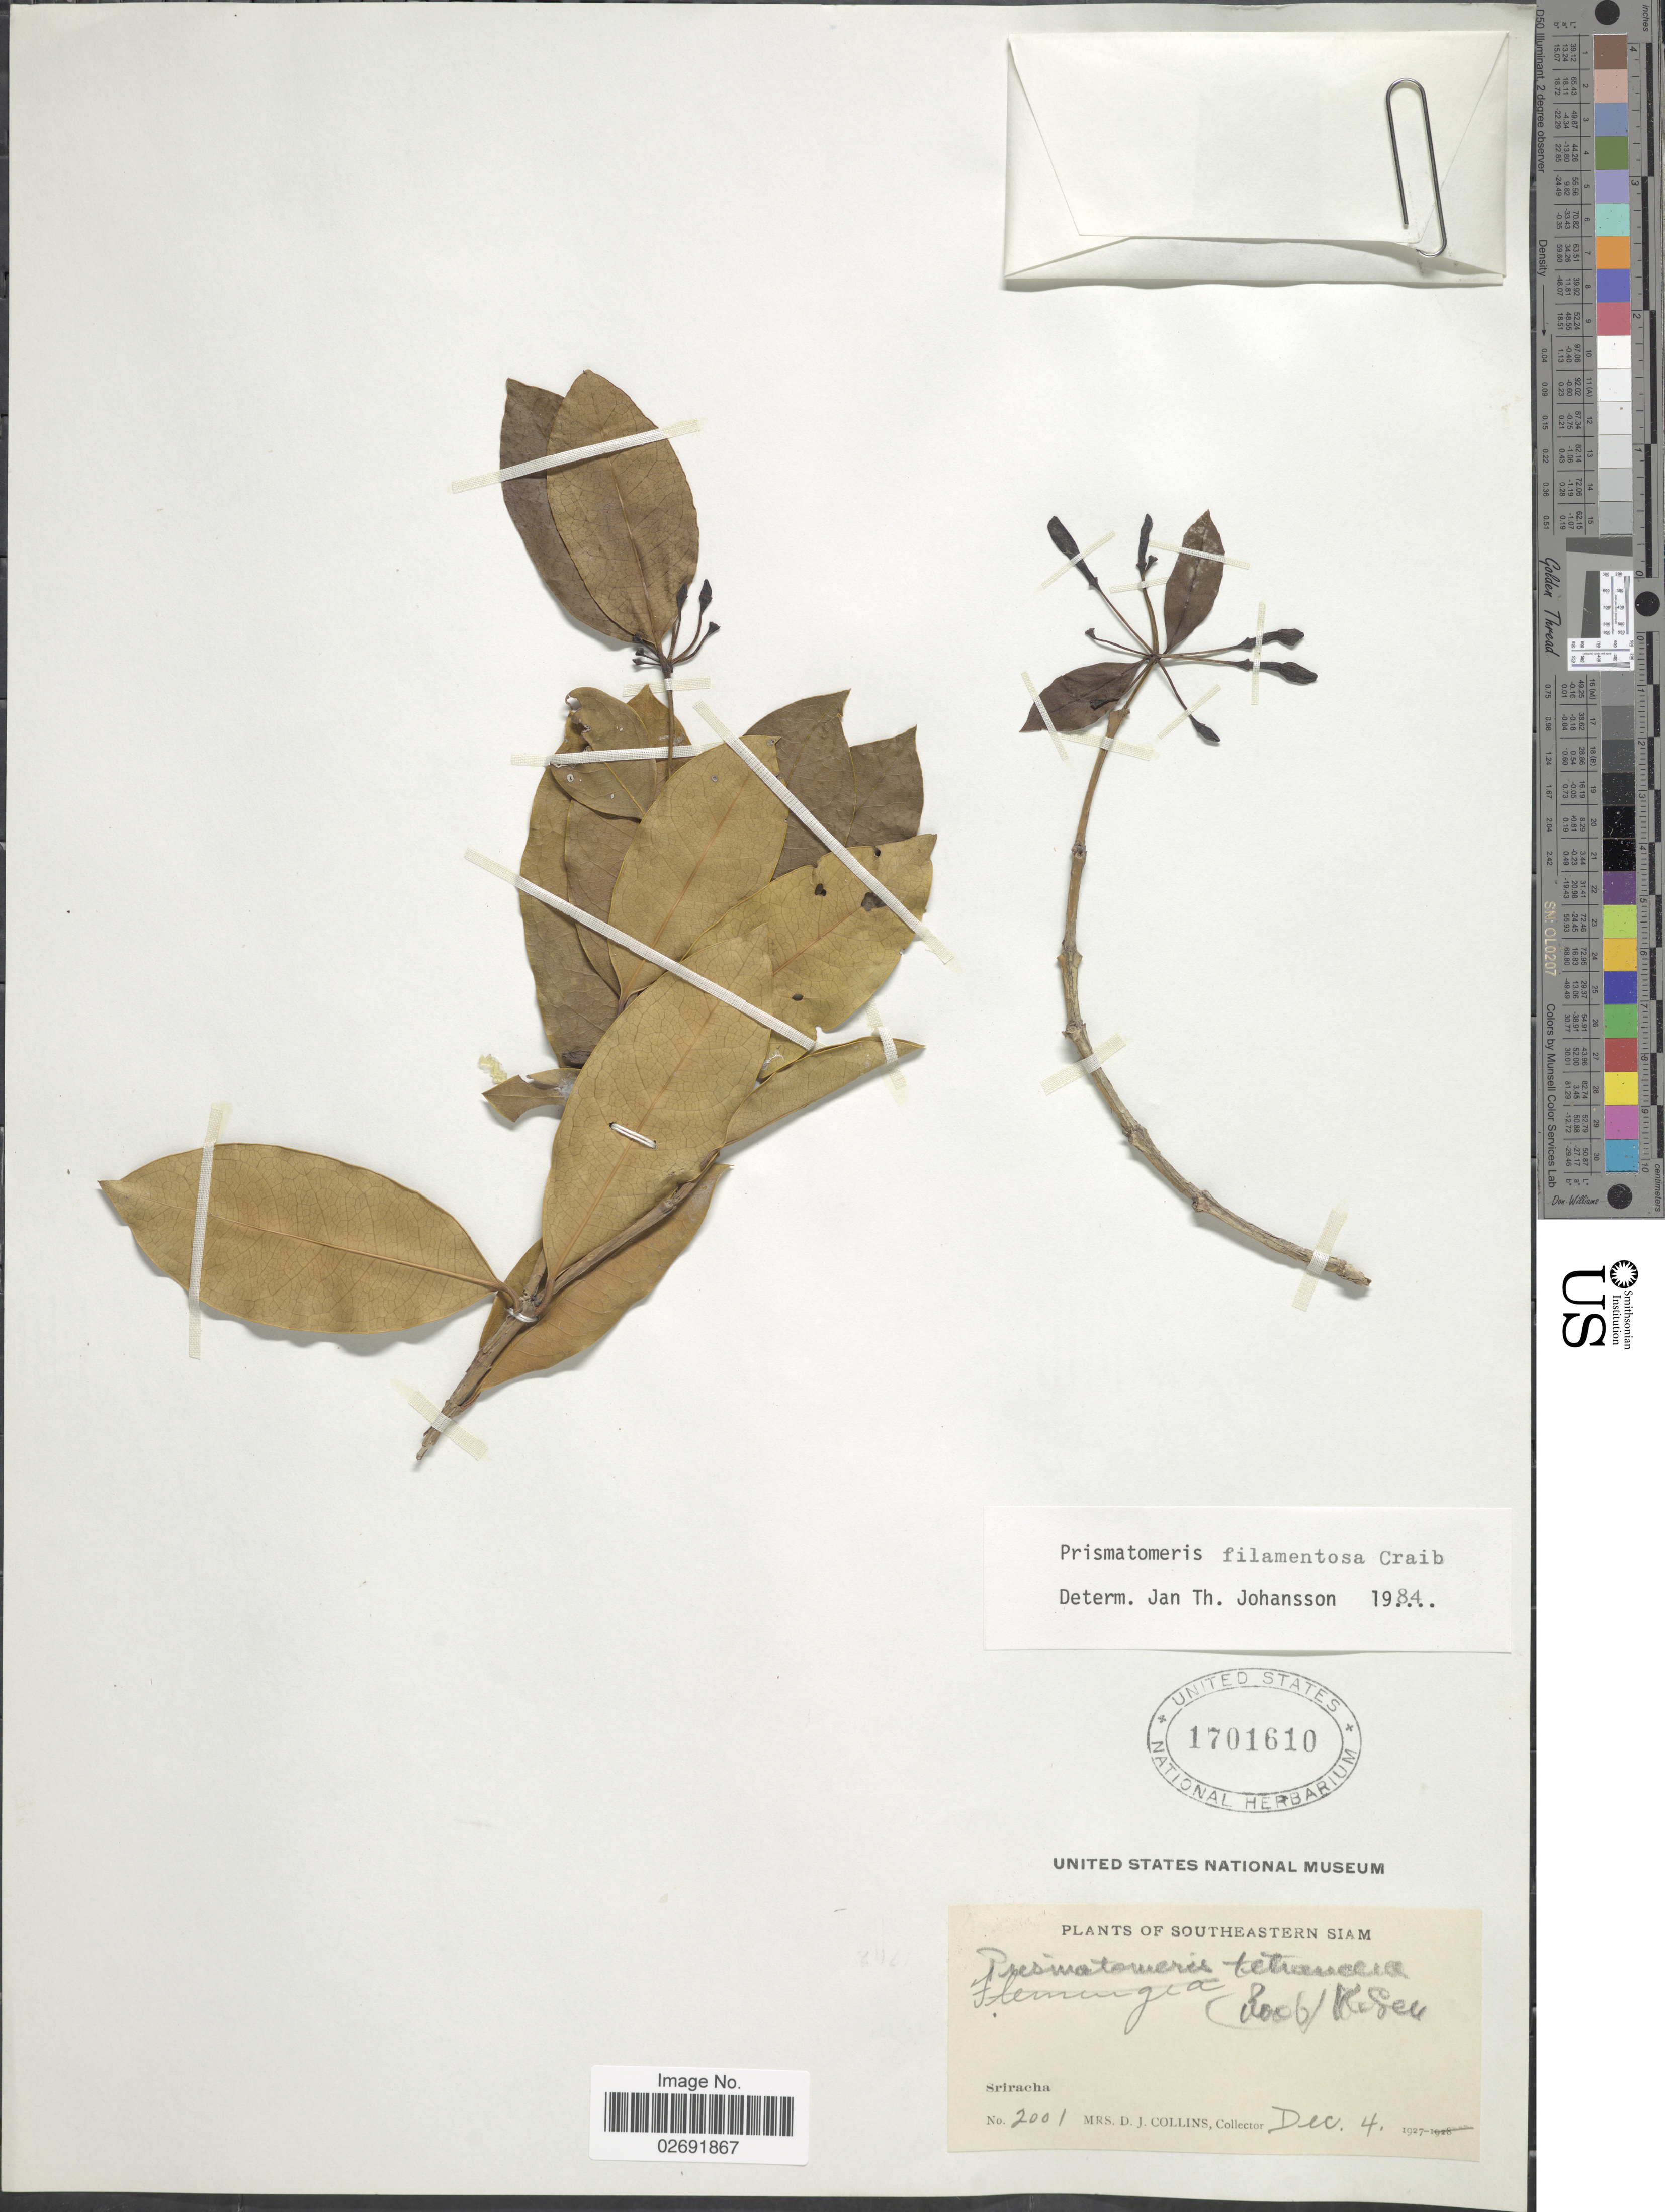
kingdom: Plantae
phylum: Tracheophyta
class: Magnoliopsida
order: Gentianales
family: Rubiaceae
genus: Prismatomeris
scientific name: Prismatomeris filamentosa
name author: Craib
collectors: Mrs. D. J. Collins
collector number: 2001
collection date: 1927-12-04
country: Thailand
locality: Southeastern Siam, Sriracha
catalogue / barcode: US 1701610